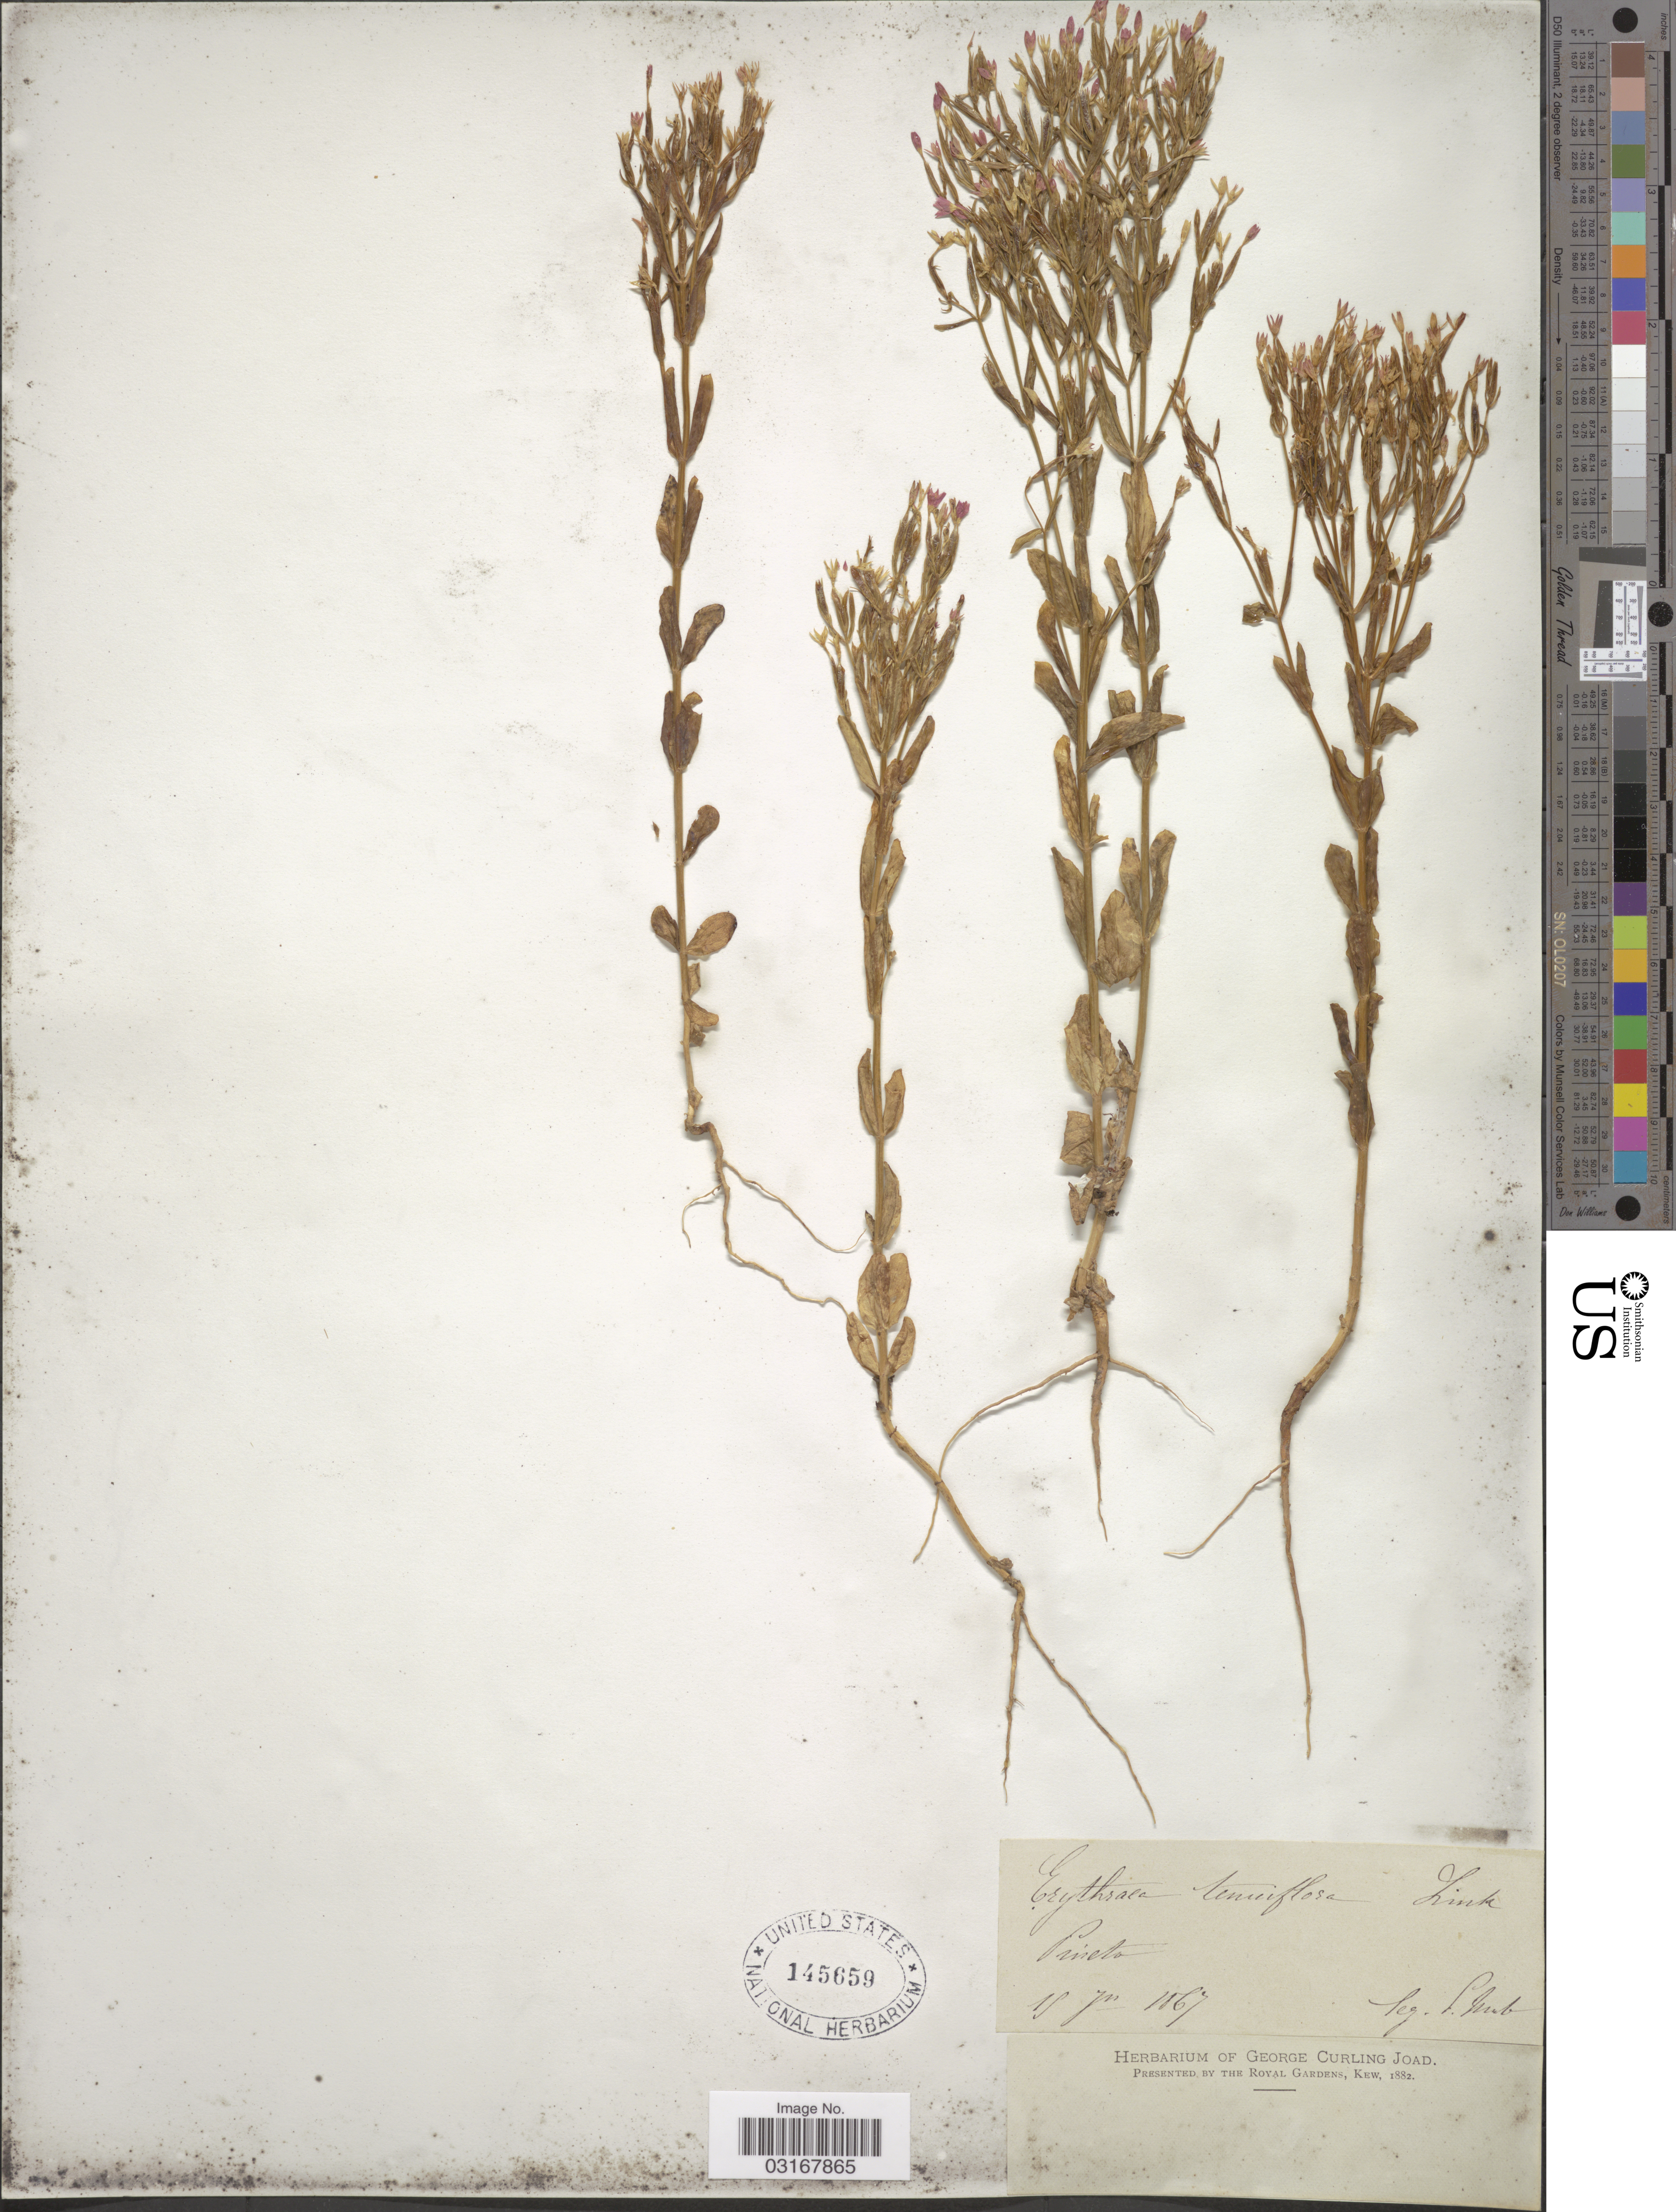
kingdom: Plantae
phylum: Tracheophyta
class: Magnoliopsida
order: Gentianales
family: Gentianaceae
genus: Centaurium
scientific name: Centaurium tenuiflorum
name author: (Hoffmanns. & Link) Fritsch ex Janch.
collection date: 1867-06-15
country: Italy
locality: Pineto.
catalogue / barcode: US 145659